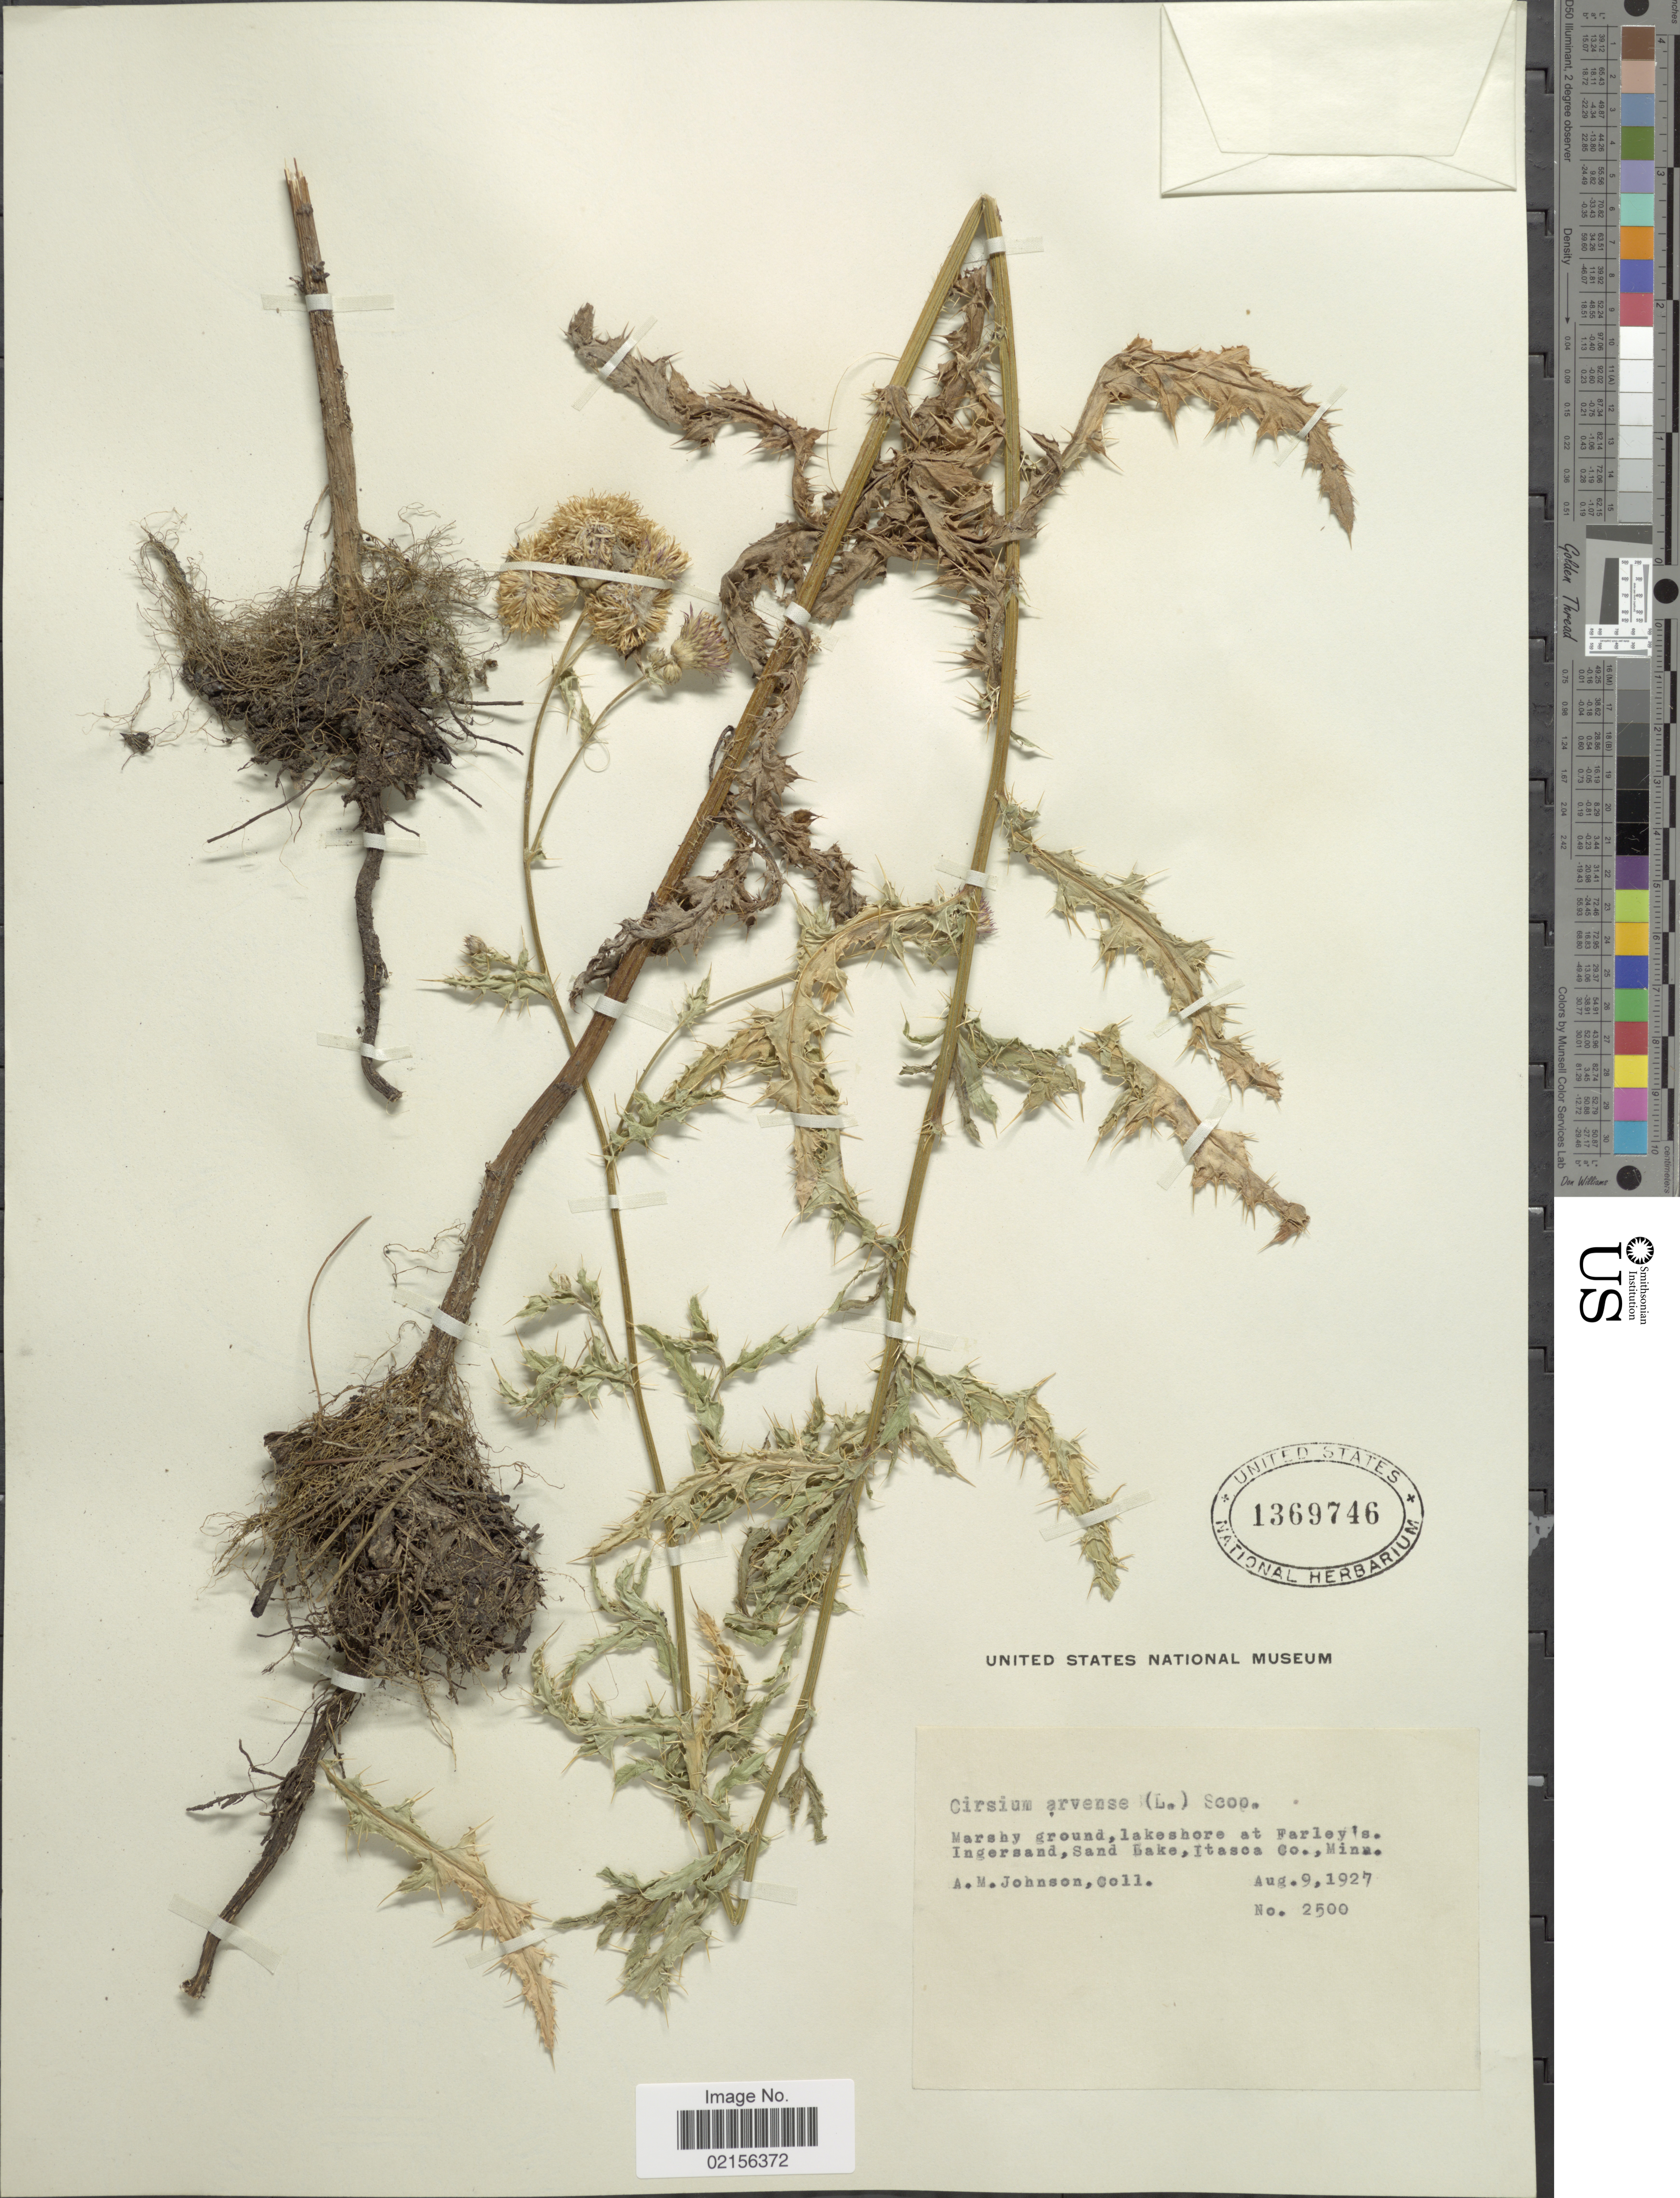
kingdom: Plantae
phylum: Tracheophyta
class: Magnoliopsida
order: Asterales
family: Asteraceae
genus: Cirsium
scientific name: Cirsium arvense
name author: (L.) Scop.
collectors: A. M. Johnson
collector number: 2500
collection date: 1927-08-09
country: United States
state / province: Minnesota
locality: Marshy ground, lakeshore at Farley's Ingersand, Sand Lake, Itasca Co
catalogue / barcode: US 1369746